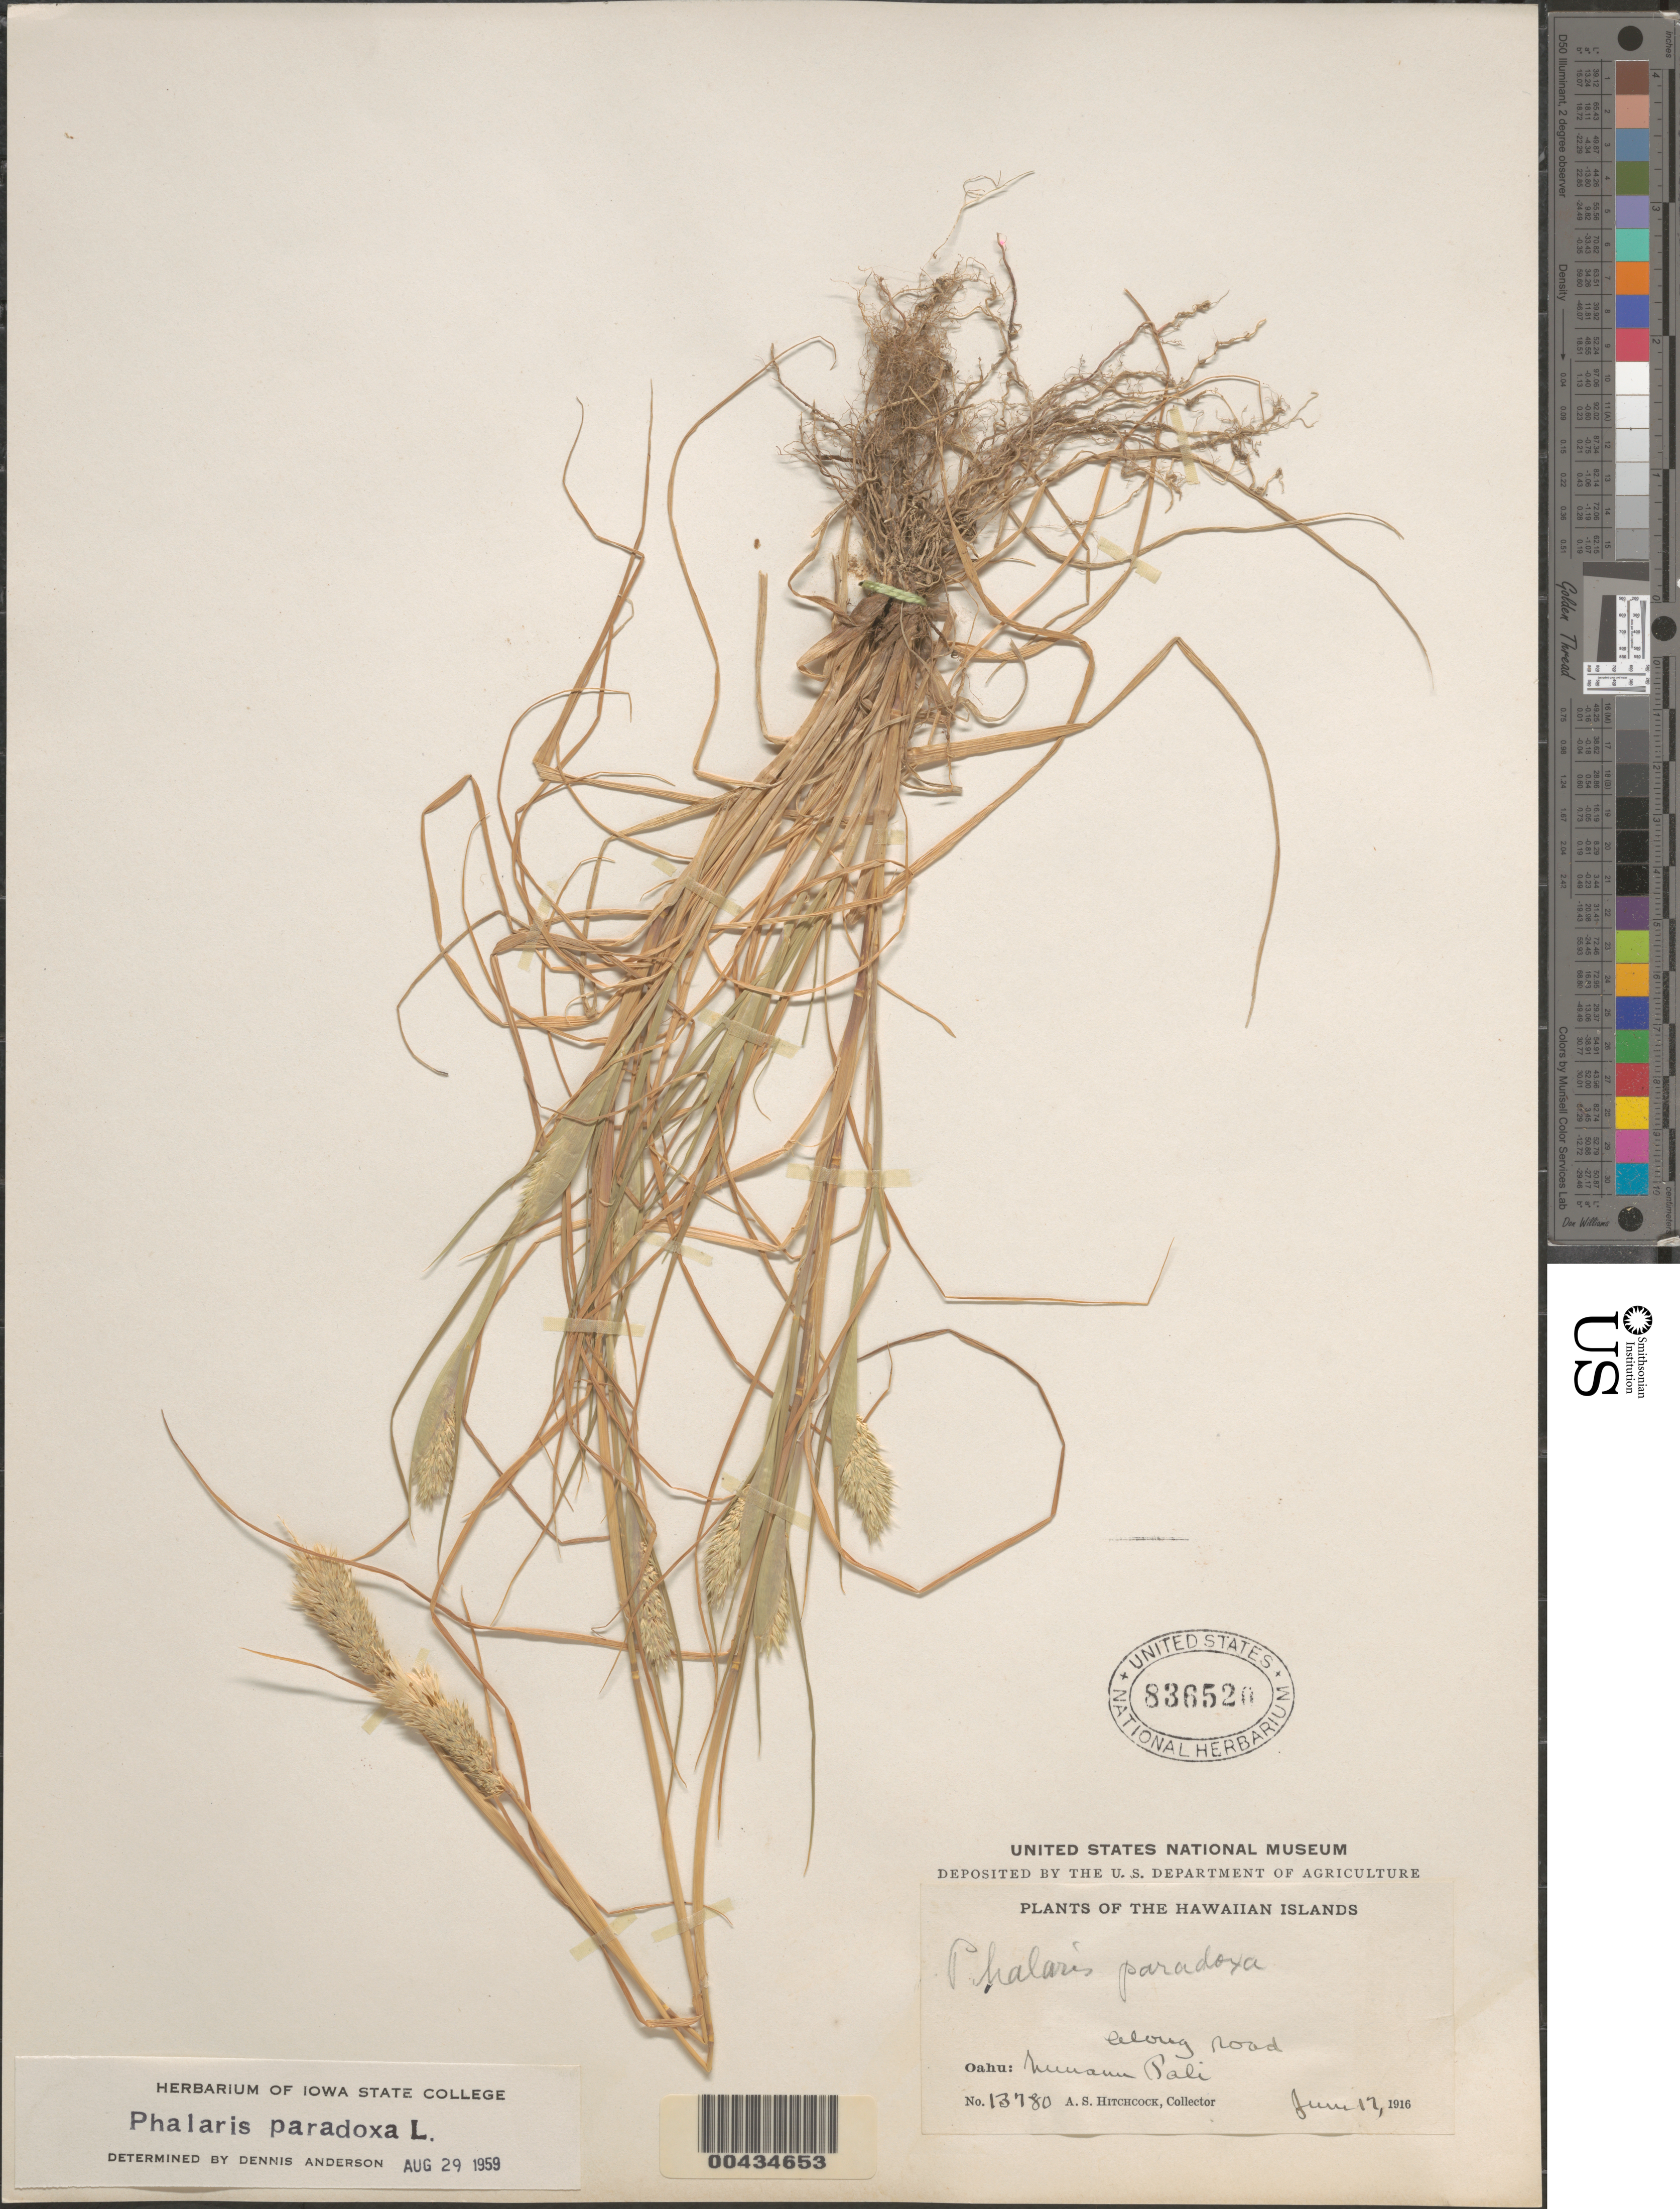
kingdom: Plantae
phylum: Tracheophyta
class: Liliopsida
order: Poales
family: Poaceae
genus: Phalaris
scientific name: Phalaris paradoxa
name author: L.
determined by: Anderson, D.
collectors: A. S. Hitchcock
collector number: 13780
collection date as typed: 17 Jun 1916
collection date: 1916-06-17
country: United States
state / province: Hawaii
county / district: Honolulu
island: Oahu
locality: Nuuanu Pali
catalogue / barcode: US 836520